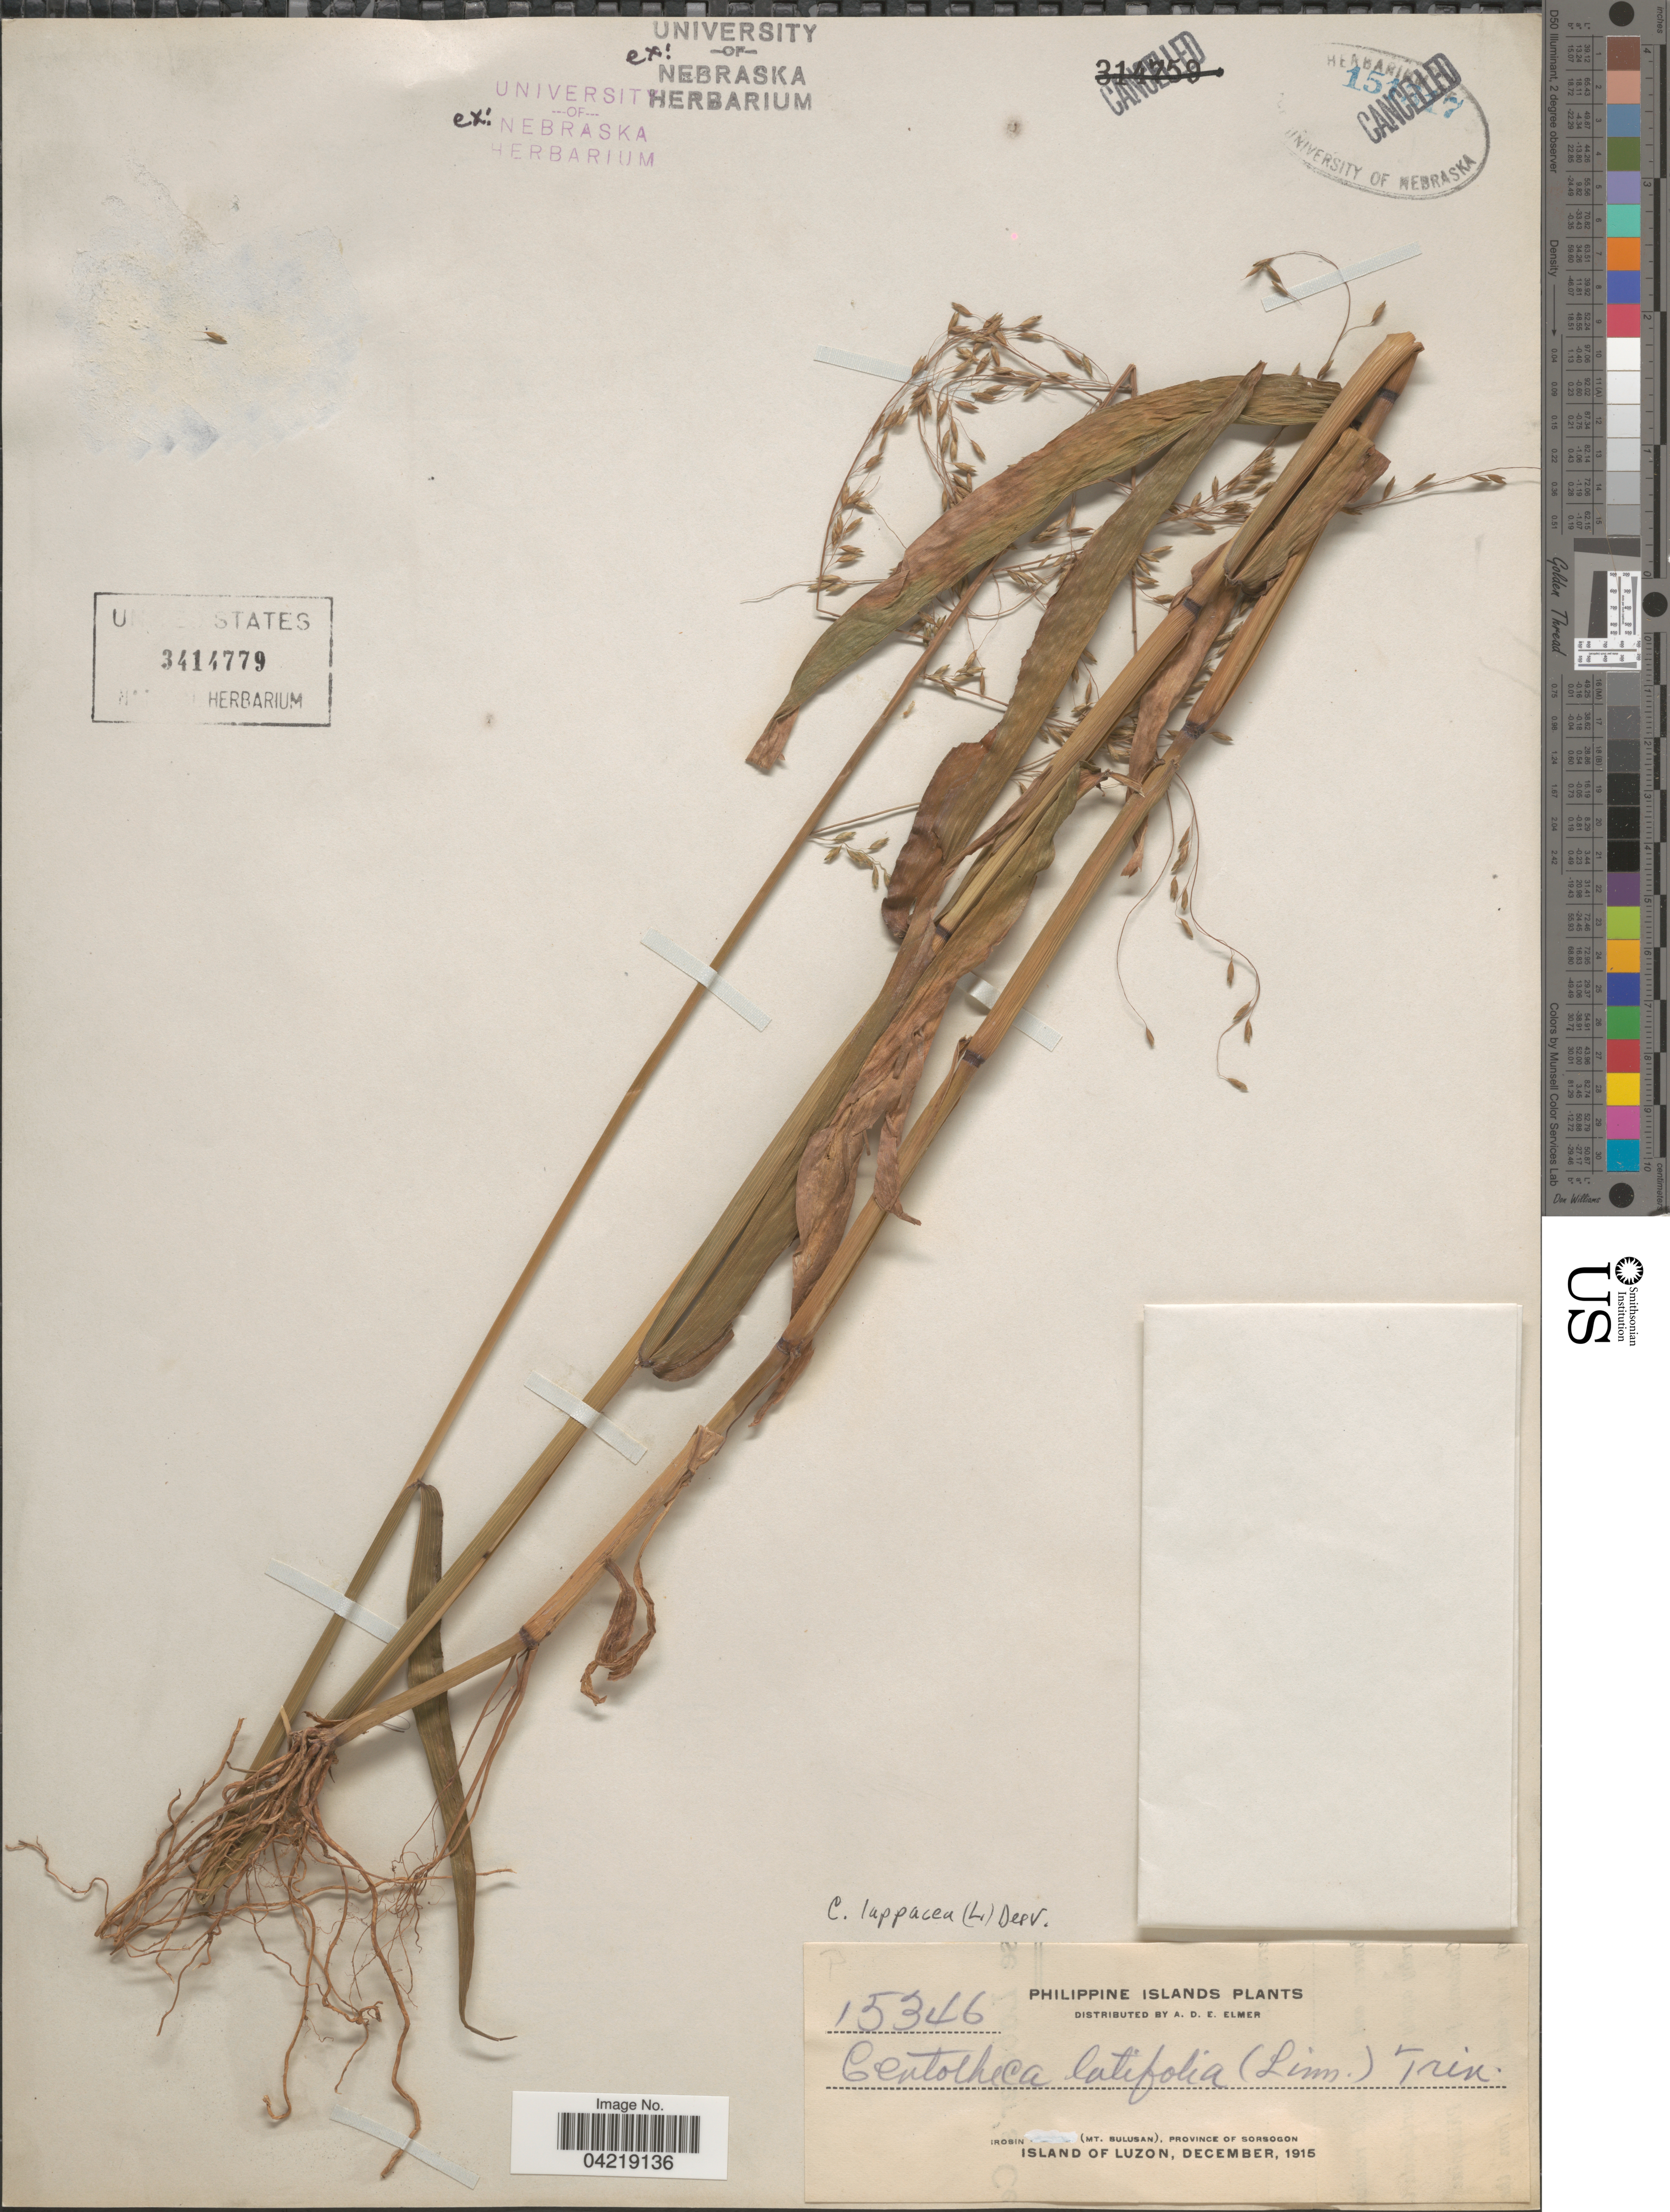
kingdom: Plantae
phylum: Tracheophyta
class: Liliopsida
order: Poales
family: Poaceae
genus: Centotheca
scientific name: Centotheca lappacea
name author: (L.) Desv.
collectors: A. D. E. Elmer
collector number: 15346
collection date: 1915-12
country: Philippines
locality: Philippine Islands. Irosin (Mt. Bulusan), Province of Sorsogon. Island of Luzon.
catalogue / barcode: US 3414779